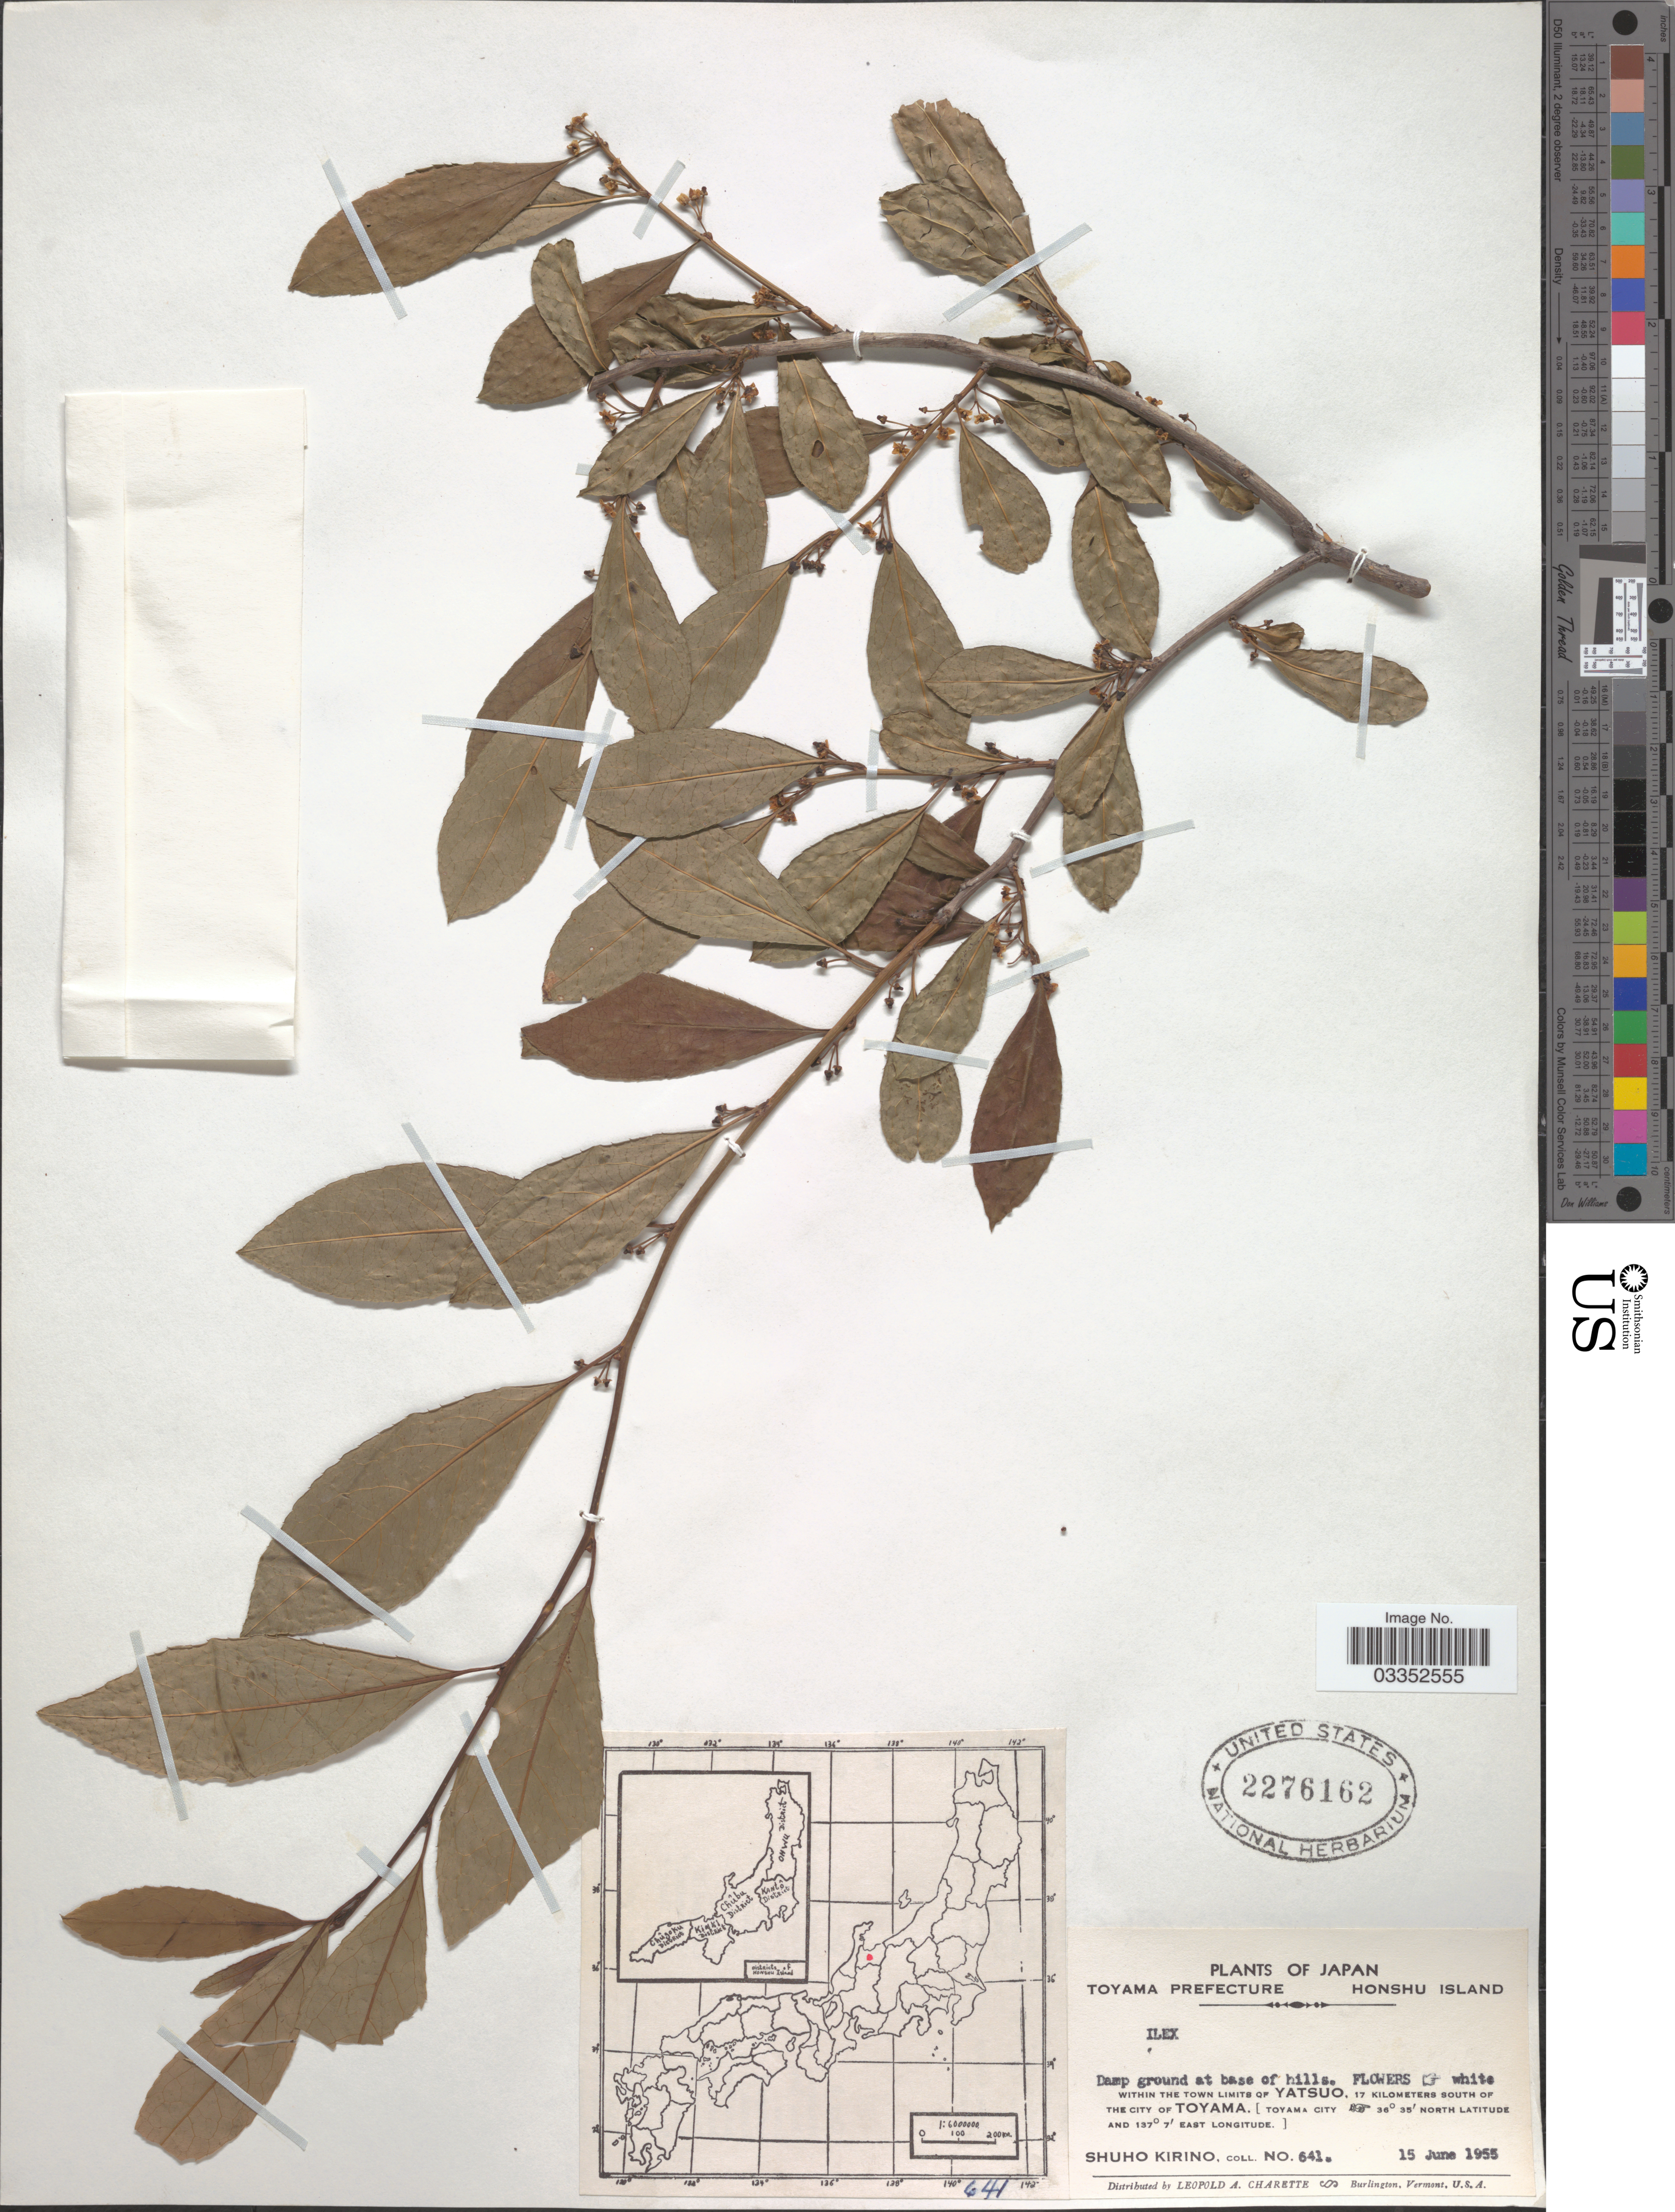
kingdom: Plantae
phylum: Tracheophyta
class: Magnoliopsida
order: Aquifoliales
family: Aquifoliaceae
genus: Ilex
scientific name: Ilex sp.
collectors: S. Kirino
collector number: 641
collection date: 1955-06-15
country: Japan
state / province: Toyama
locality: Toyama Prefecture, Honshu Island Within the town limits of Yatsuo, 17 kilometers south of the City of Toyama [Toyama City].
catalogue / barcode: US 2276162